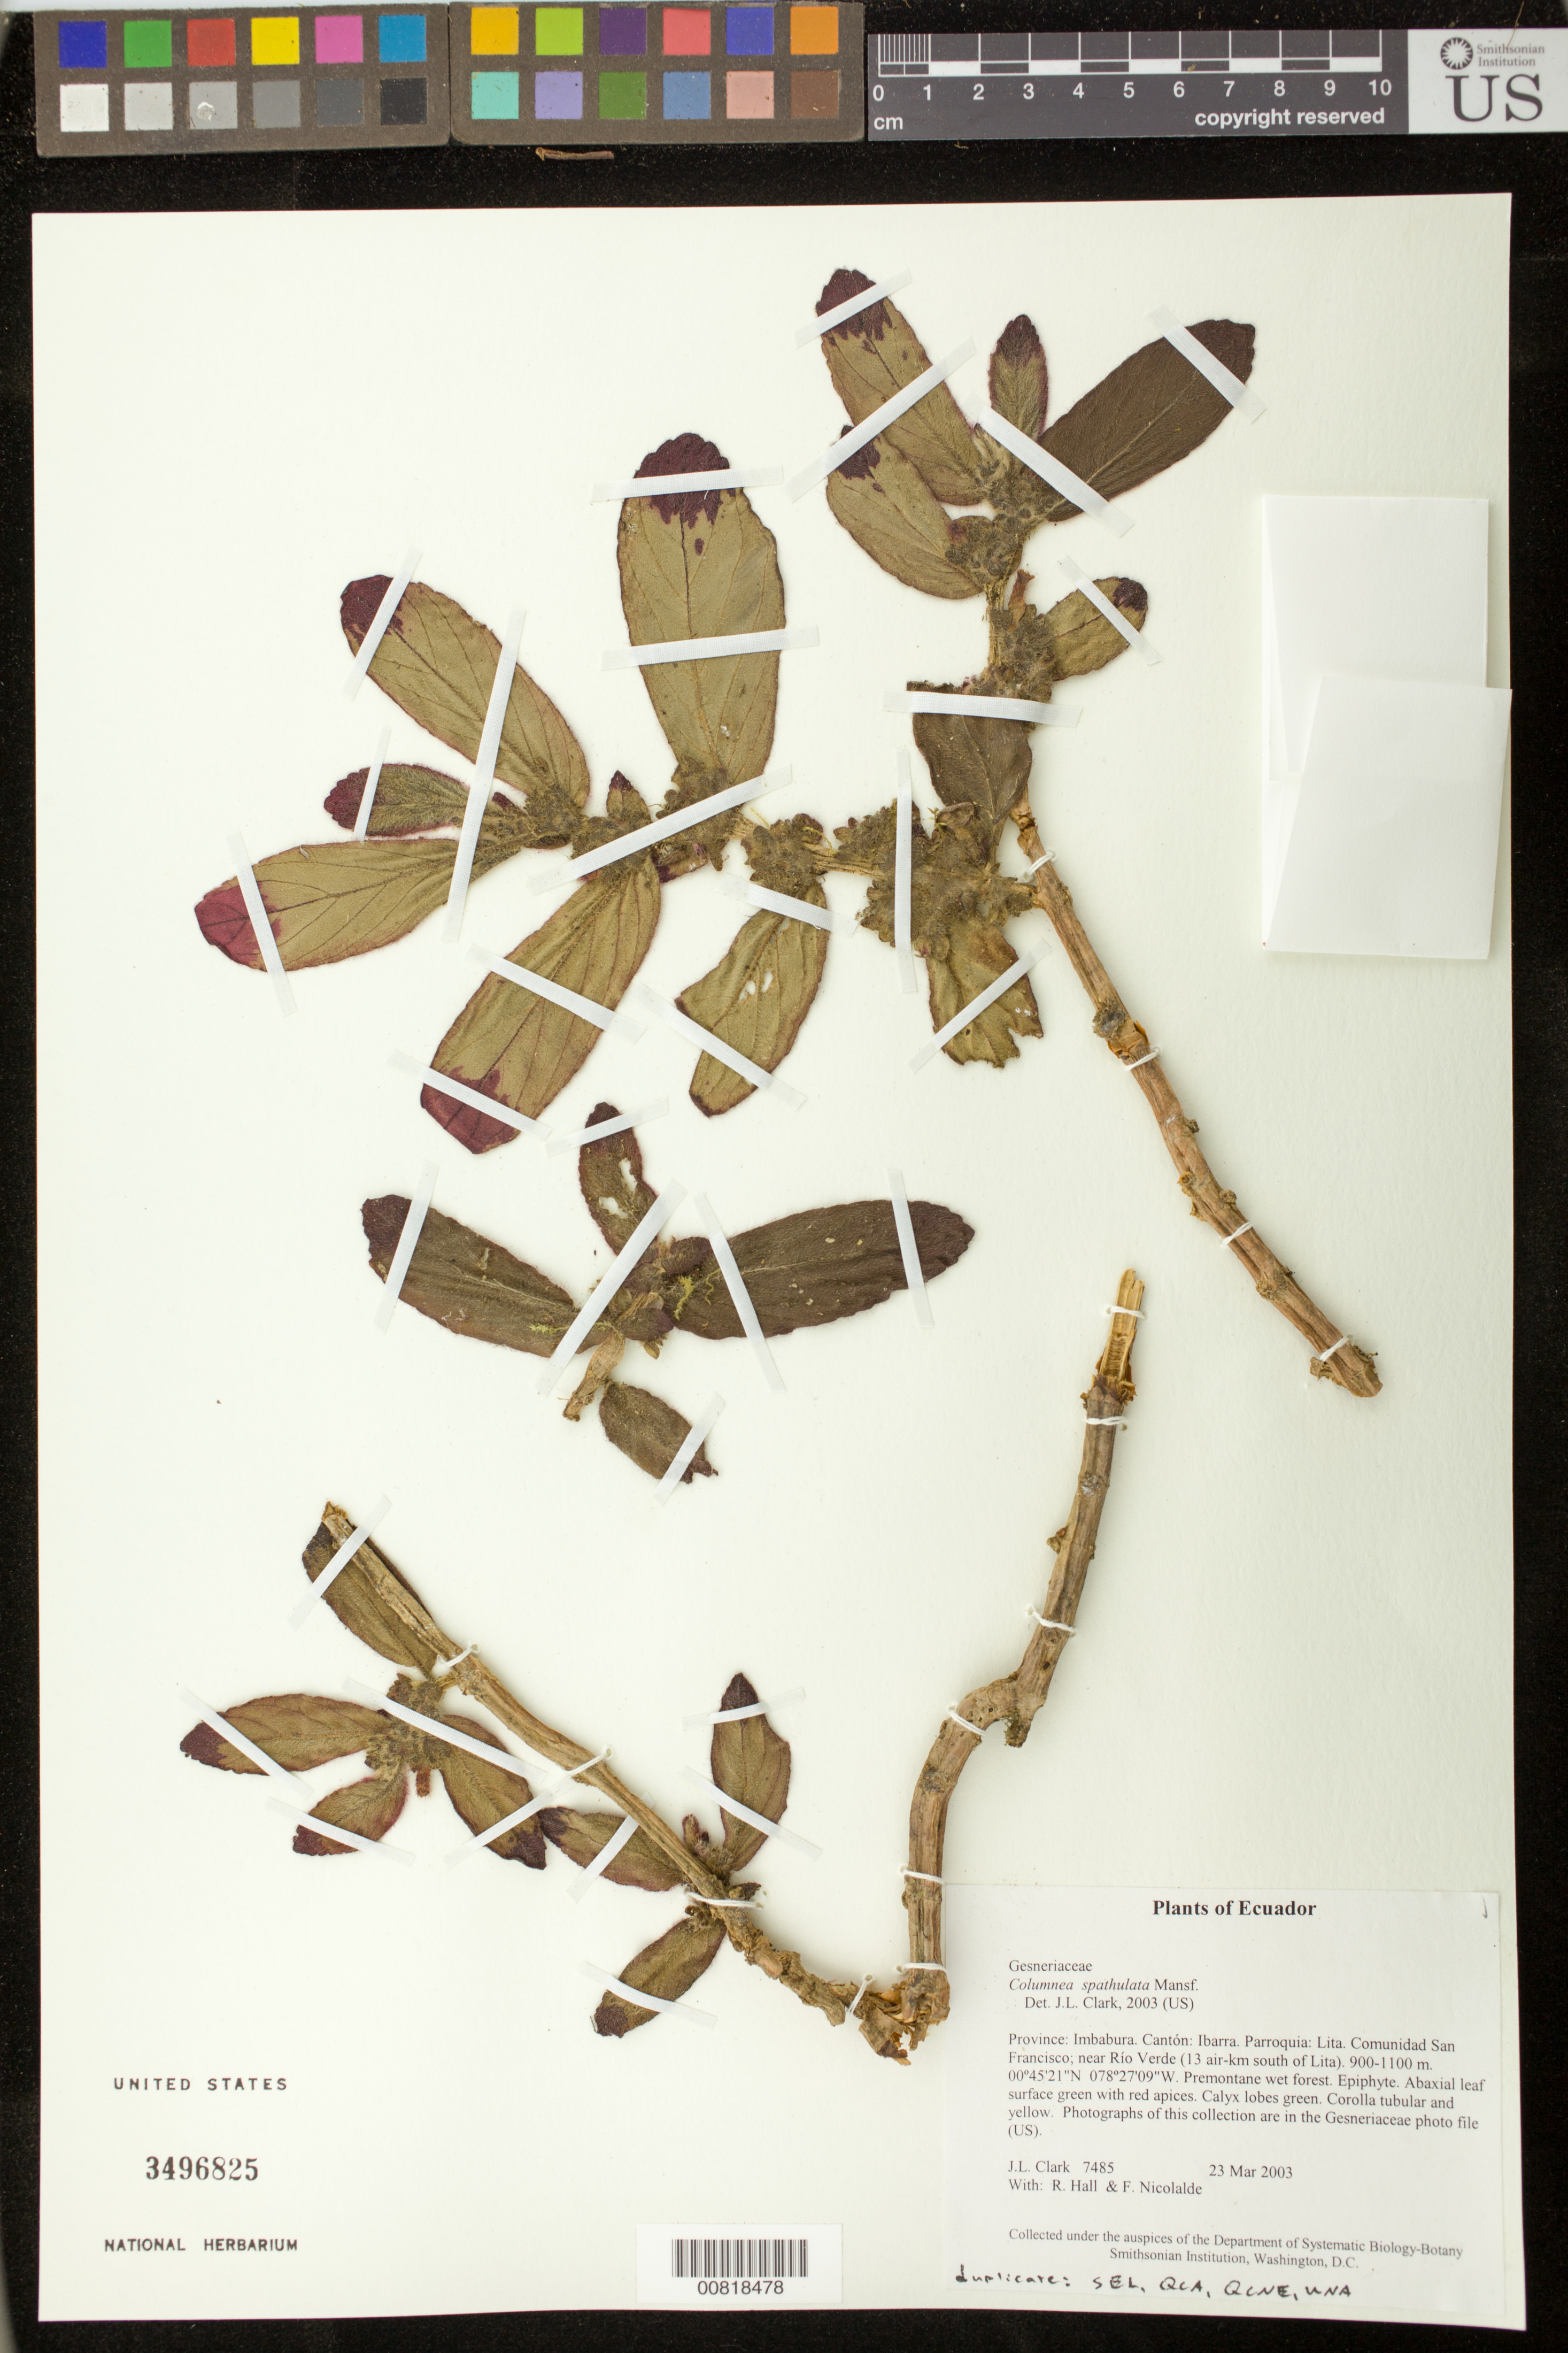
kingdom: Plantae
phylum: Tracheophyta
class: Magnoliopsida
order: Lamiales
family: Gesneriaceae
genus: Columnea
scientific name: Columnea spathulata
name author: Mansf.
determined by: Clark, J. L., (SEL), The Marie Selby Botanical Garden (UNITED STATES)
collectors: J. L. Clark, R. Hall & F. Nicolalde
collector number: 7485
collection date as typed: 23 Mar 2003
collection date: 2003-03-23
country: Ecuador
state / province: Imbabura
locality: Ibarra. Parroquia: Lita. Comunidad San Francisco; near Río Verde (13 air-km south of Lita).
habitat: Premontane wet forest.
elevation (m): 900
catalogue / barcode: US 3496825